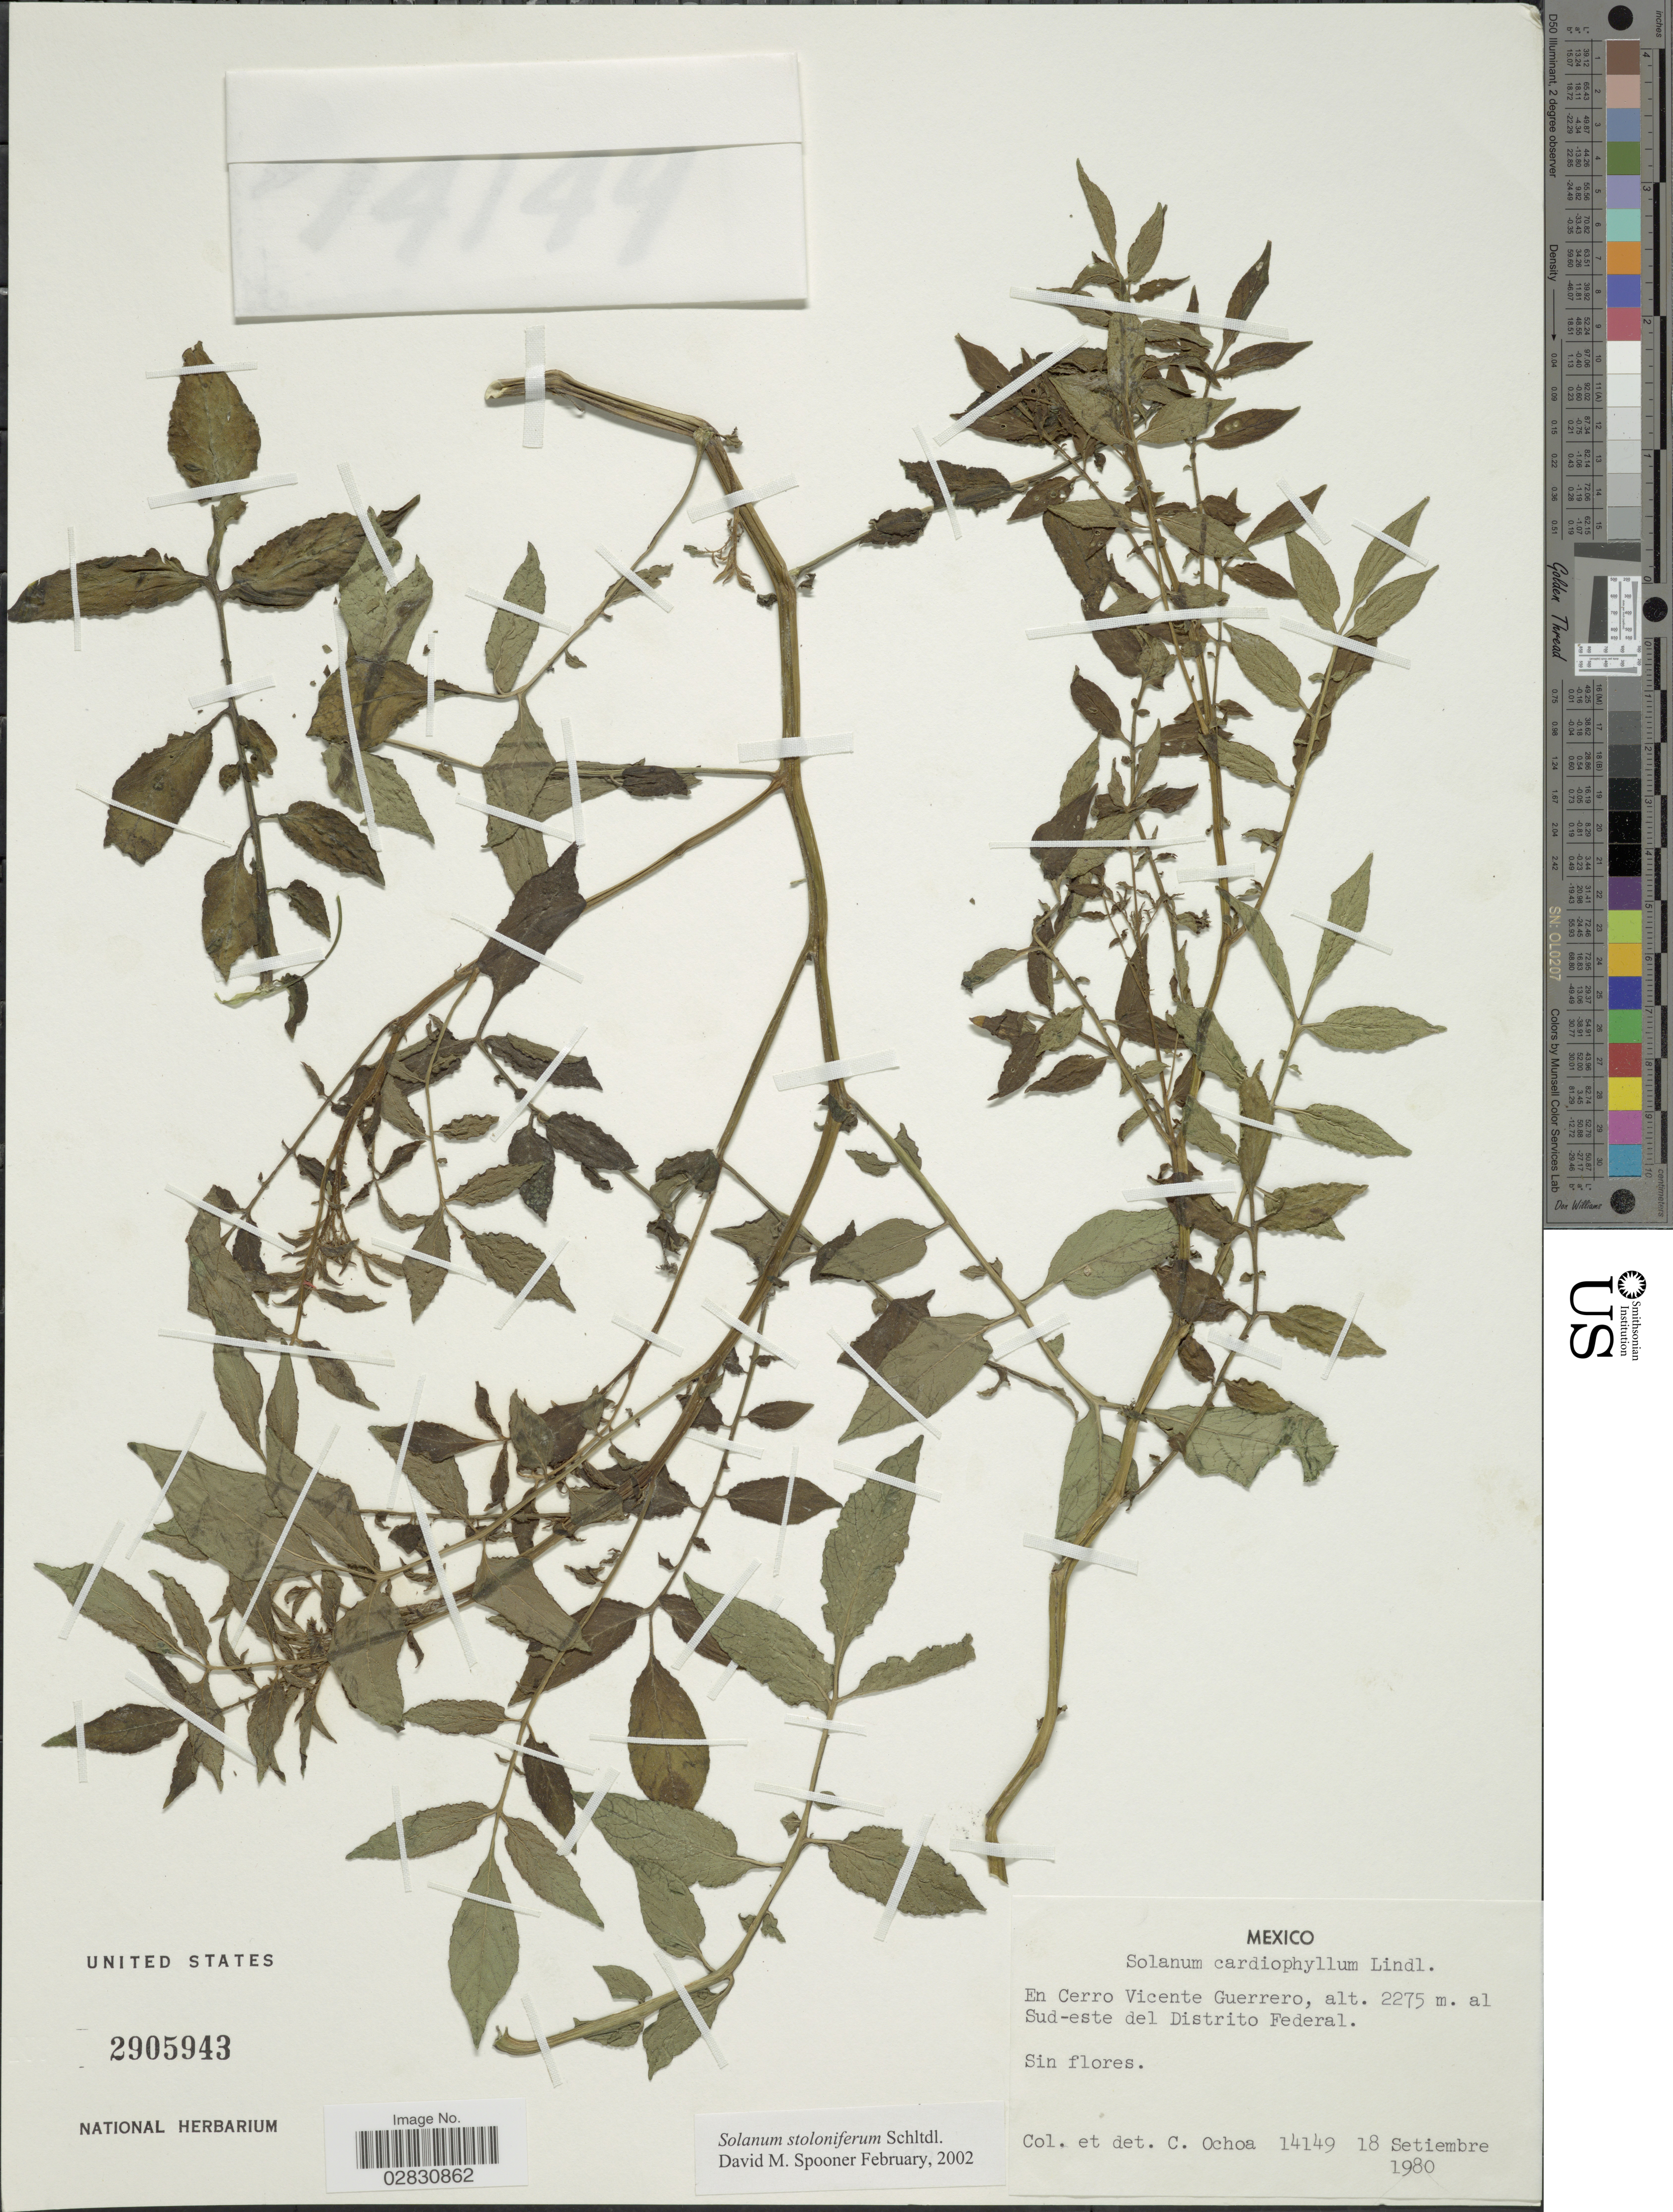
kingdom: Plantae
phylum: Tracheophyta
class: Magnoliopsida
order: Solanales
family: Solanaceae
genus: Solanum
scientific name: Solanum stoloniferum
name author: Schltdl. & Bouché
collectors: C. Ochoa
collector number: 14149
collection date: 1980-09-18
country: Mexico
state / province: Distrito Federal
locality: En Cerro Vicente Guerrero, al Sud-este del Distrito Federal.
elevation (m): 2275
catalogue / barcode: US 2905943